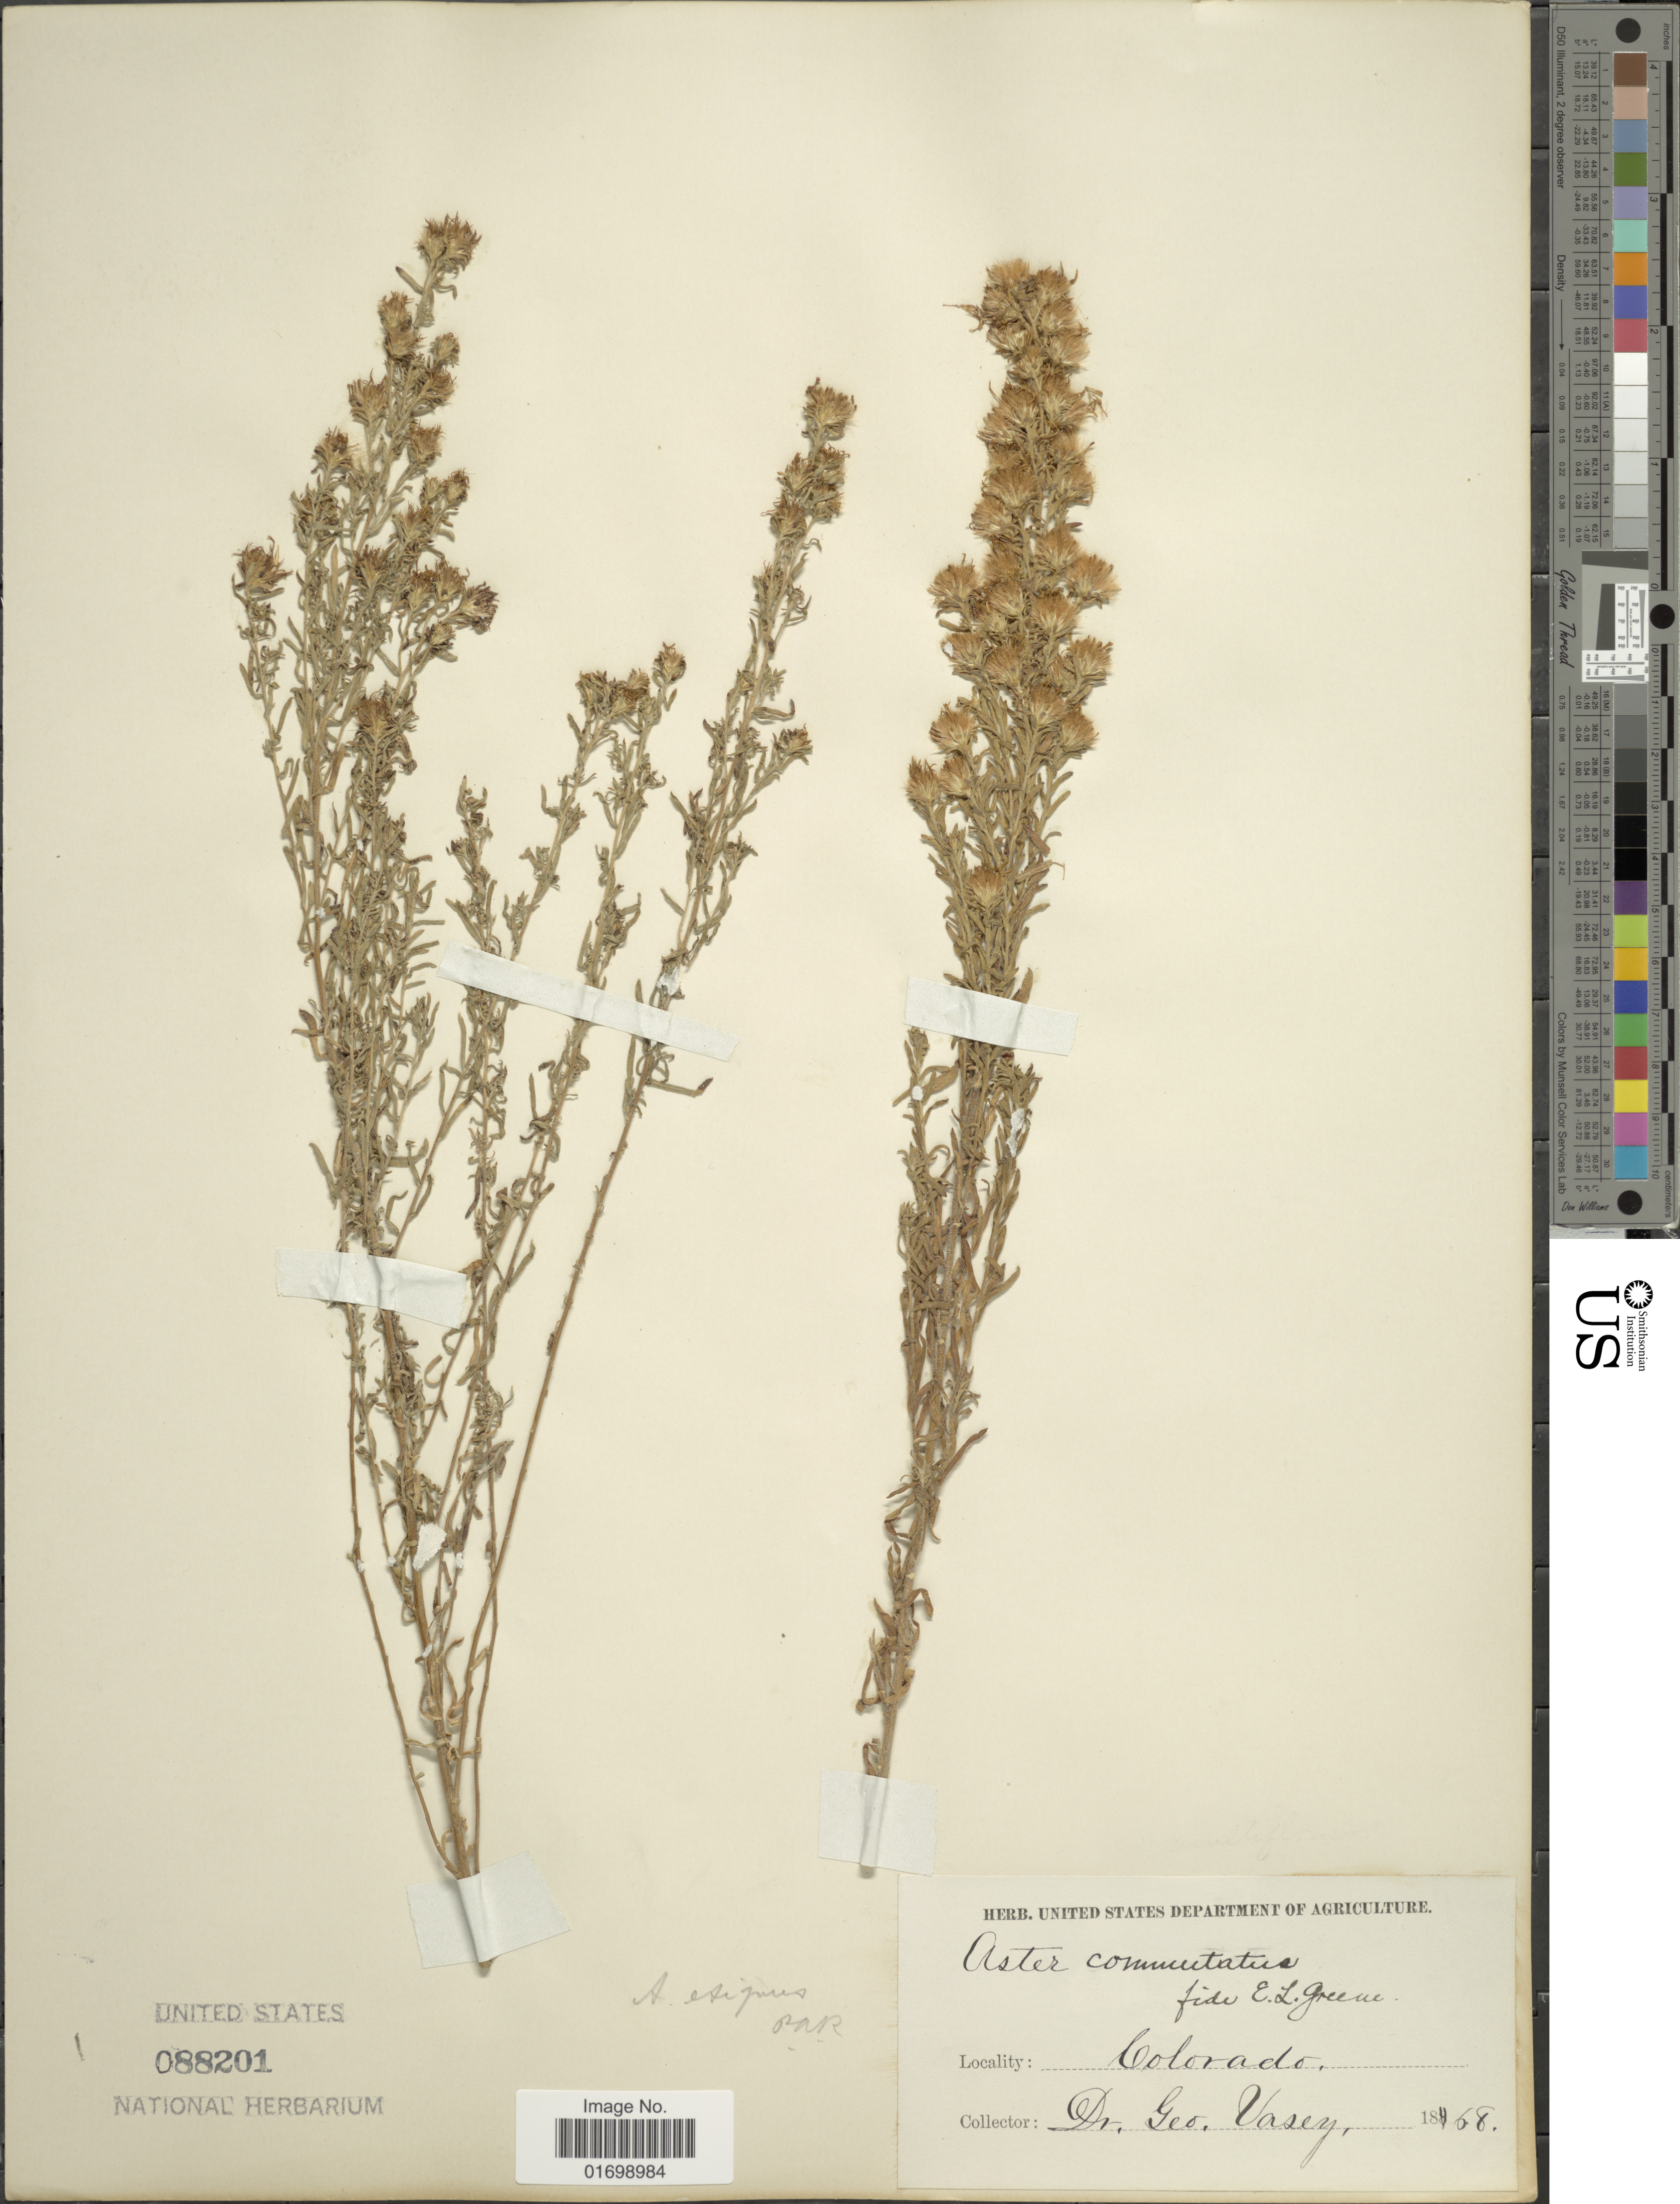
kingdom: Plantae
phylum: Tracheophyta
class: Magnoliopsida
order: Asterales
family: Asteraceae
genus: Symphyotrichum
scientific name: Symphyotrichum ericoides var. prostratum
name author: (Kuntze) G.L. Nesom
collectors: G. R. Vasey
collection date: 1868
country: United States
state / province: Colorado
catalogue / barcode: US 88201